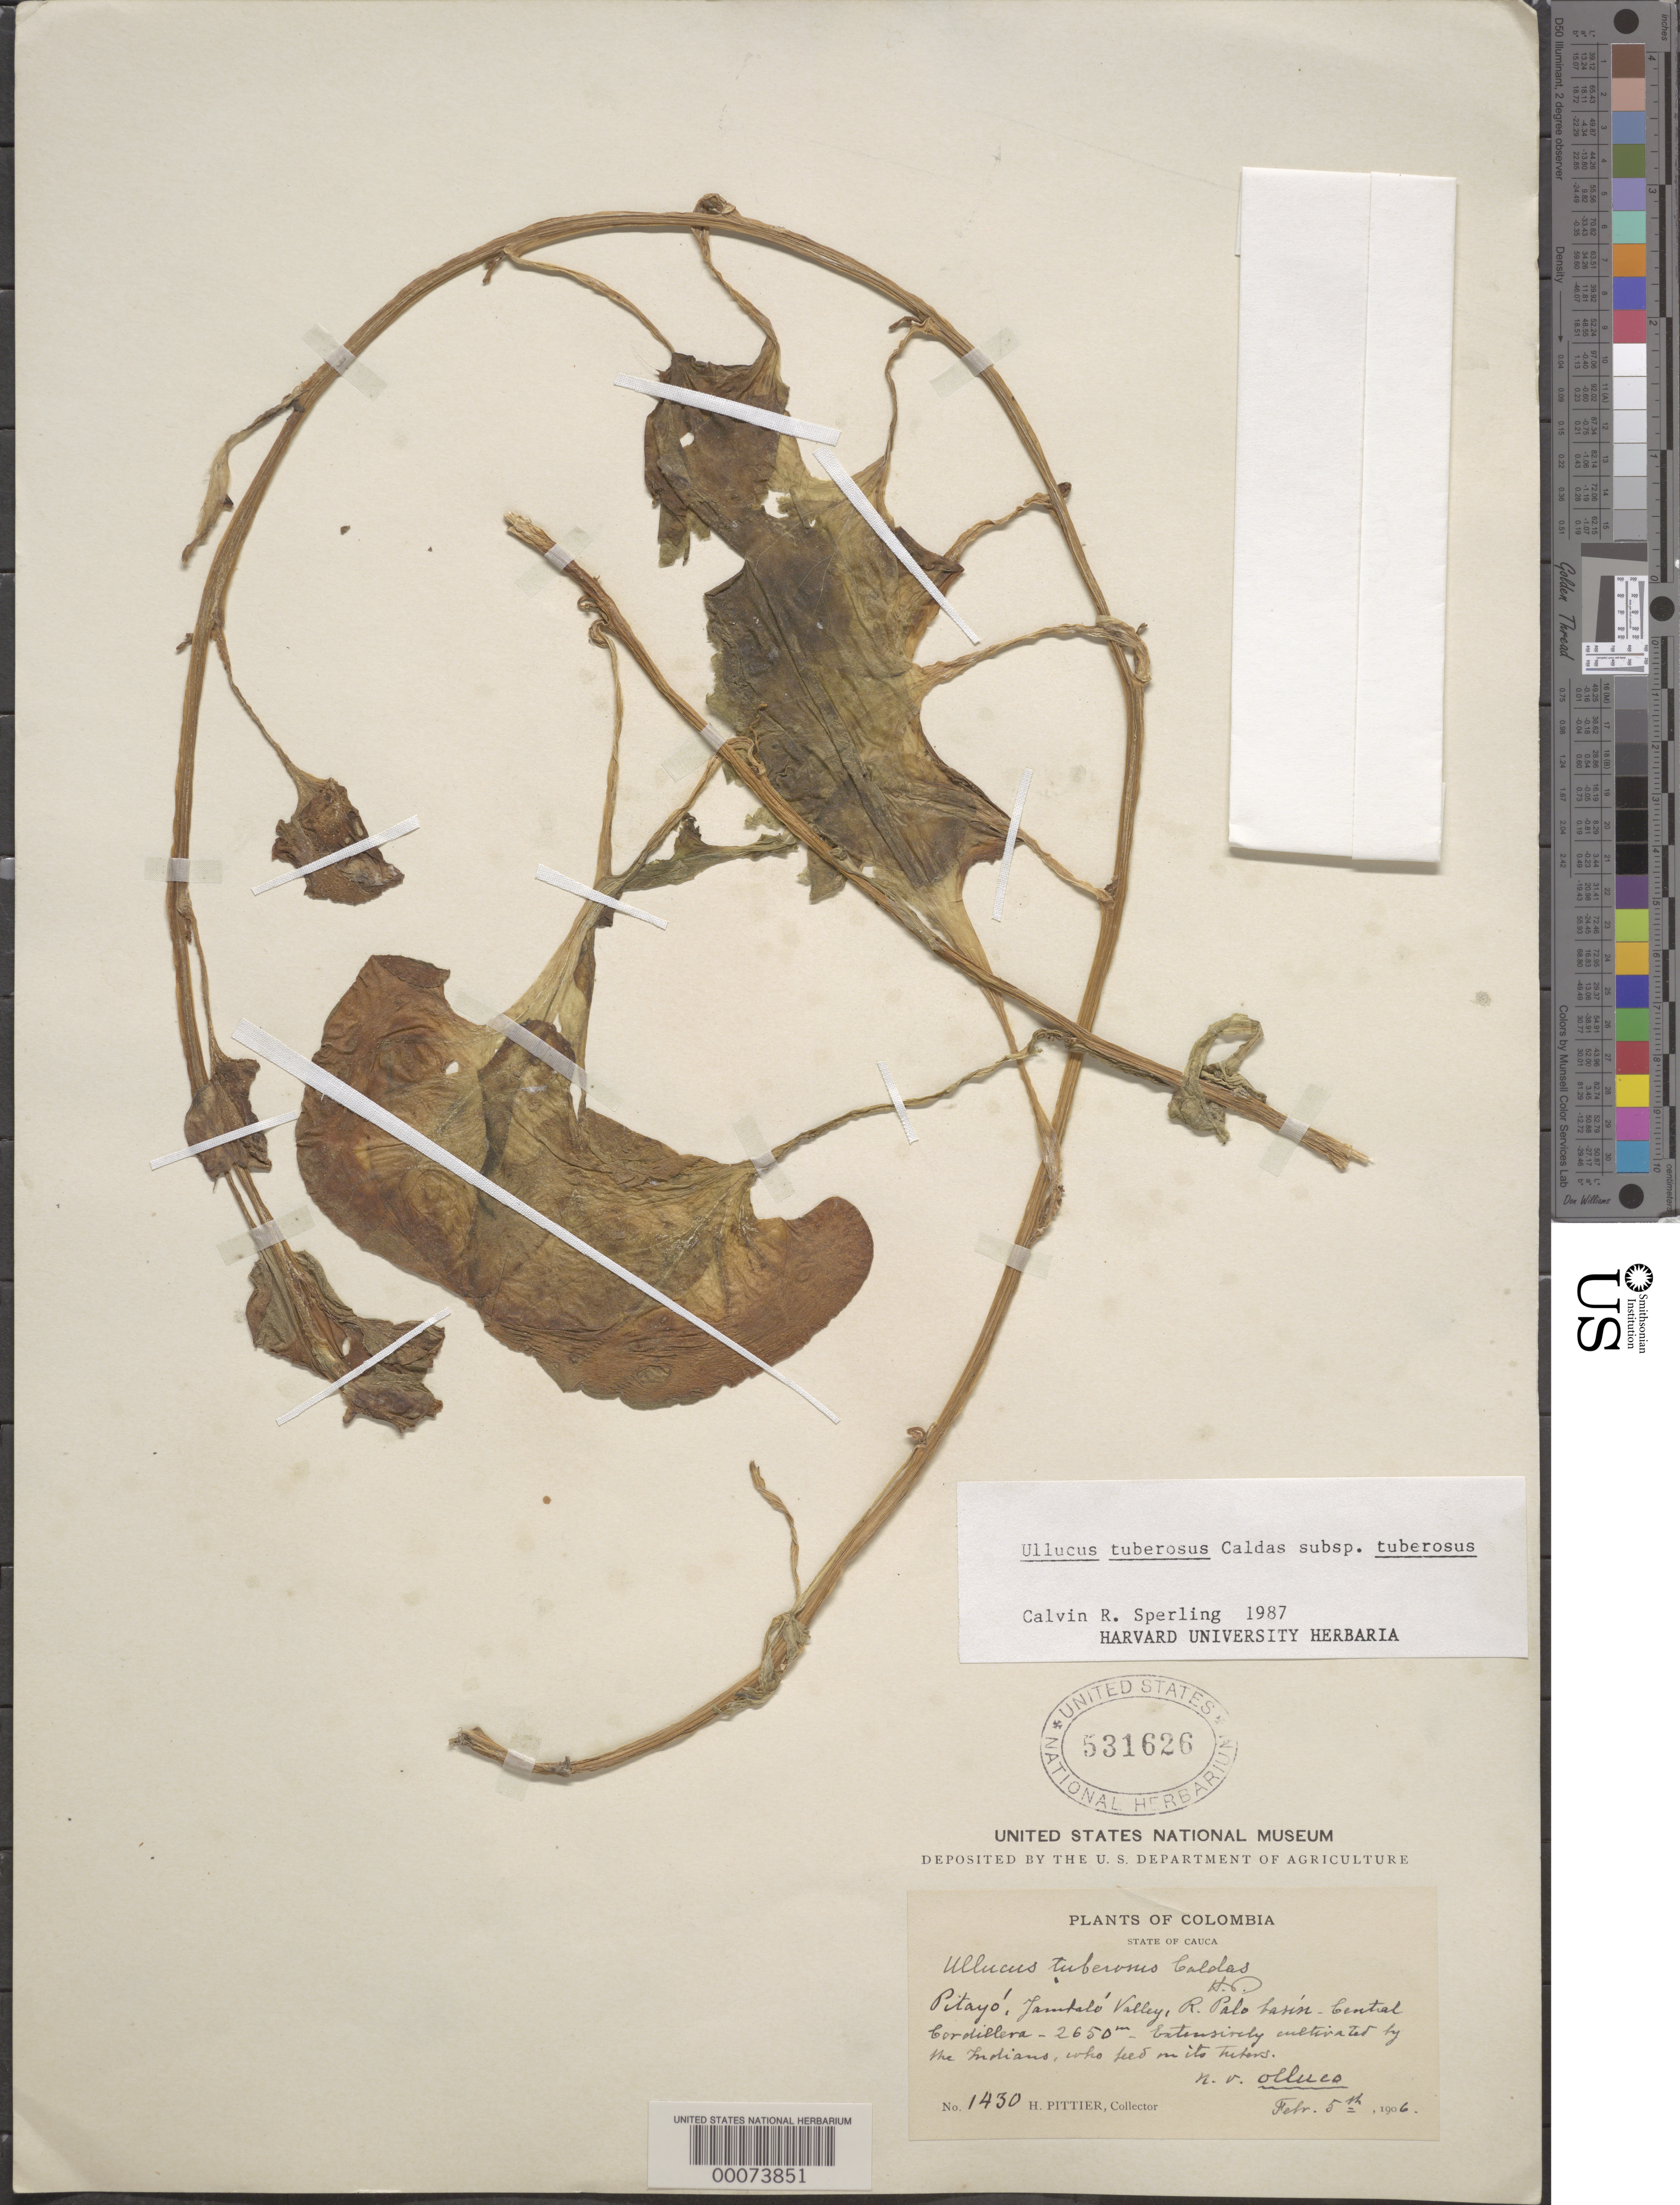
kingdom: Plantae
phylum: Tracheophyta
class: Magnoliopsida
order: Caryophyllales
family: Basellaceae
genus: Ullucus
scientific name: Ullucus tuberosus subsp. tuberosus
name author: Caldas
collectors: H. F. Pittier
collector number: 1430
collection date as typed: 05 Feb 1906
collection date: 1906-02-05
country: Colombia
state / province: Cauca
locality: Pitayo, Jambalo Valley, Rio Palo Basin, Central Cordillera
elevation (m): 2650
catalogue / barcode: US 531626